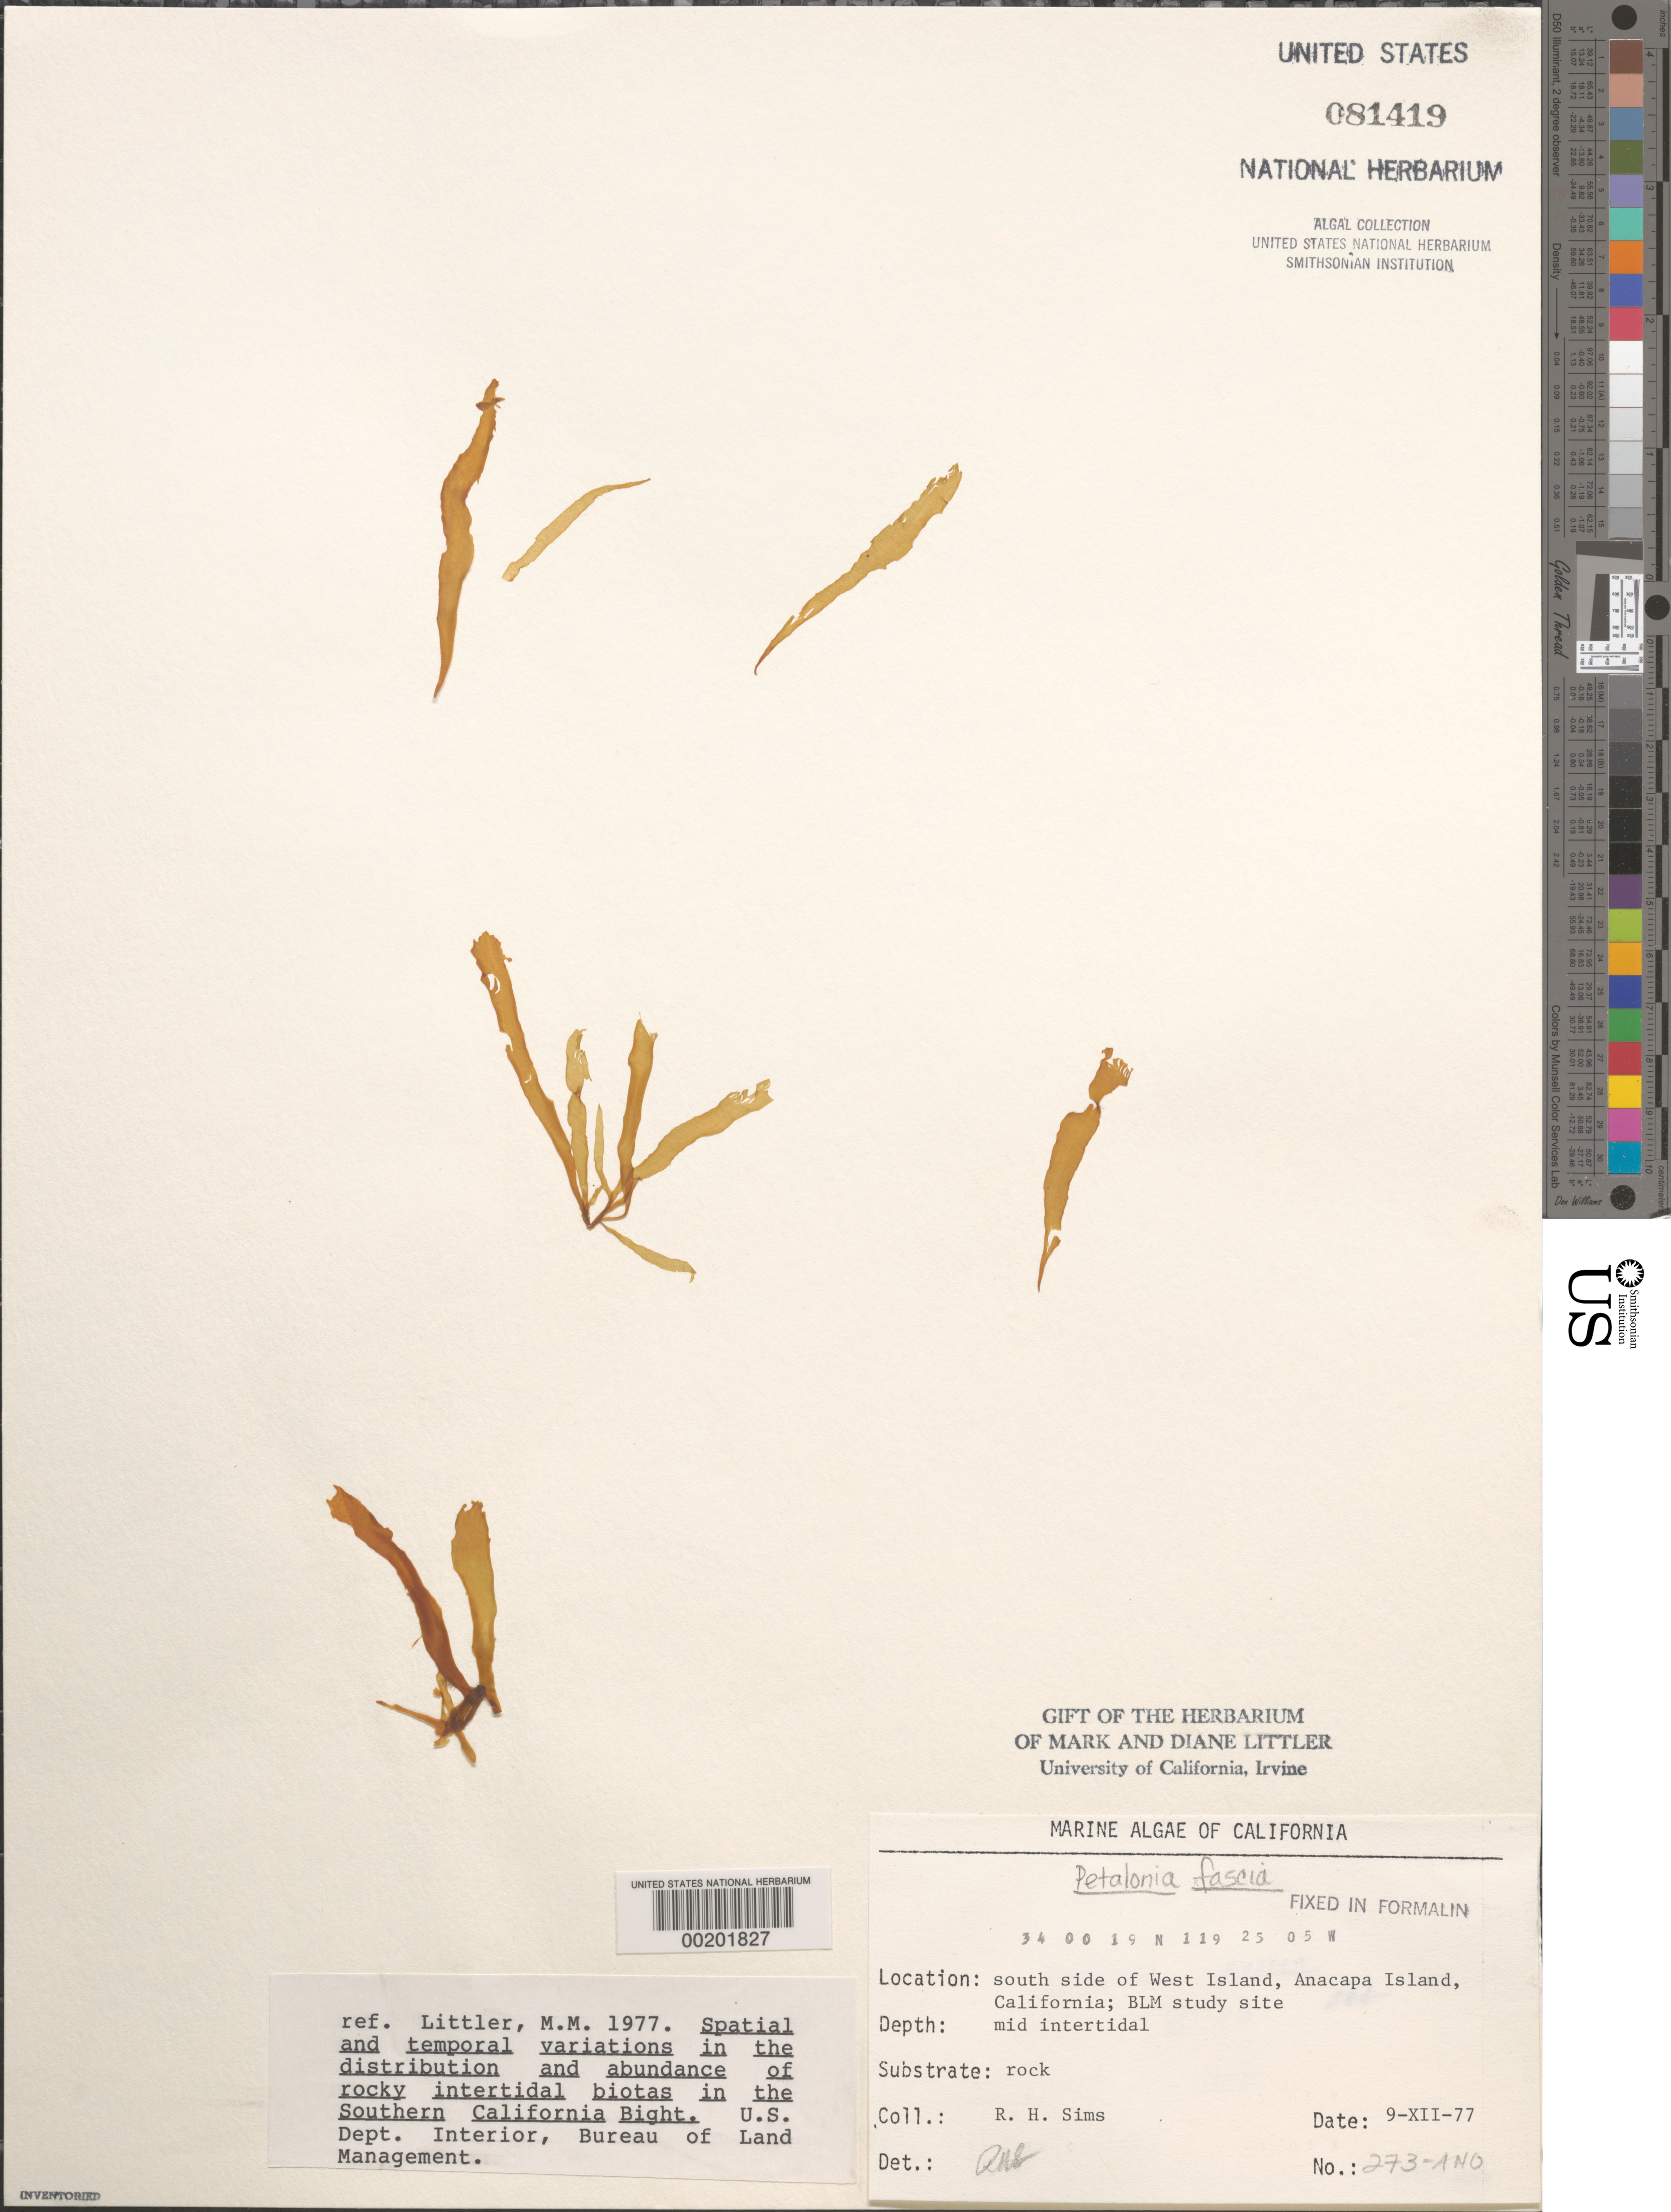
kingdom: Chromista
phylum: Ochrophyta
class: Phaeophyceae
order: Scytosiphonales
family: Scytosiphonaceae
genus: Petalonia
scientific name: Petalonia fascia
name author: (O.F. Müller) Kuntze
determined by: Sims, Robert H.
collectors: R. H. Sims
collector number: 273-ANO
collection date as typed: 09 Dec 1977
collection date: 1977-12-09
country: United States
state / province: California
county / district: Ventura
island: Anacapa Island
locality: South side of west island, near Cat Rock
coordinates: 34 00 19 N, 119 25 05 W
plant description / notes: BLM-SOCALBIGHT Rocky Intertidal Survey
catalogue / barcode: US 81419